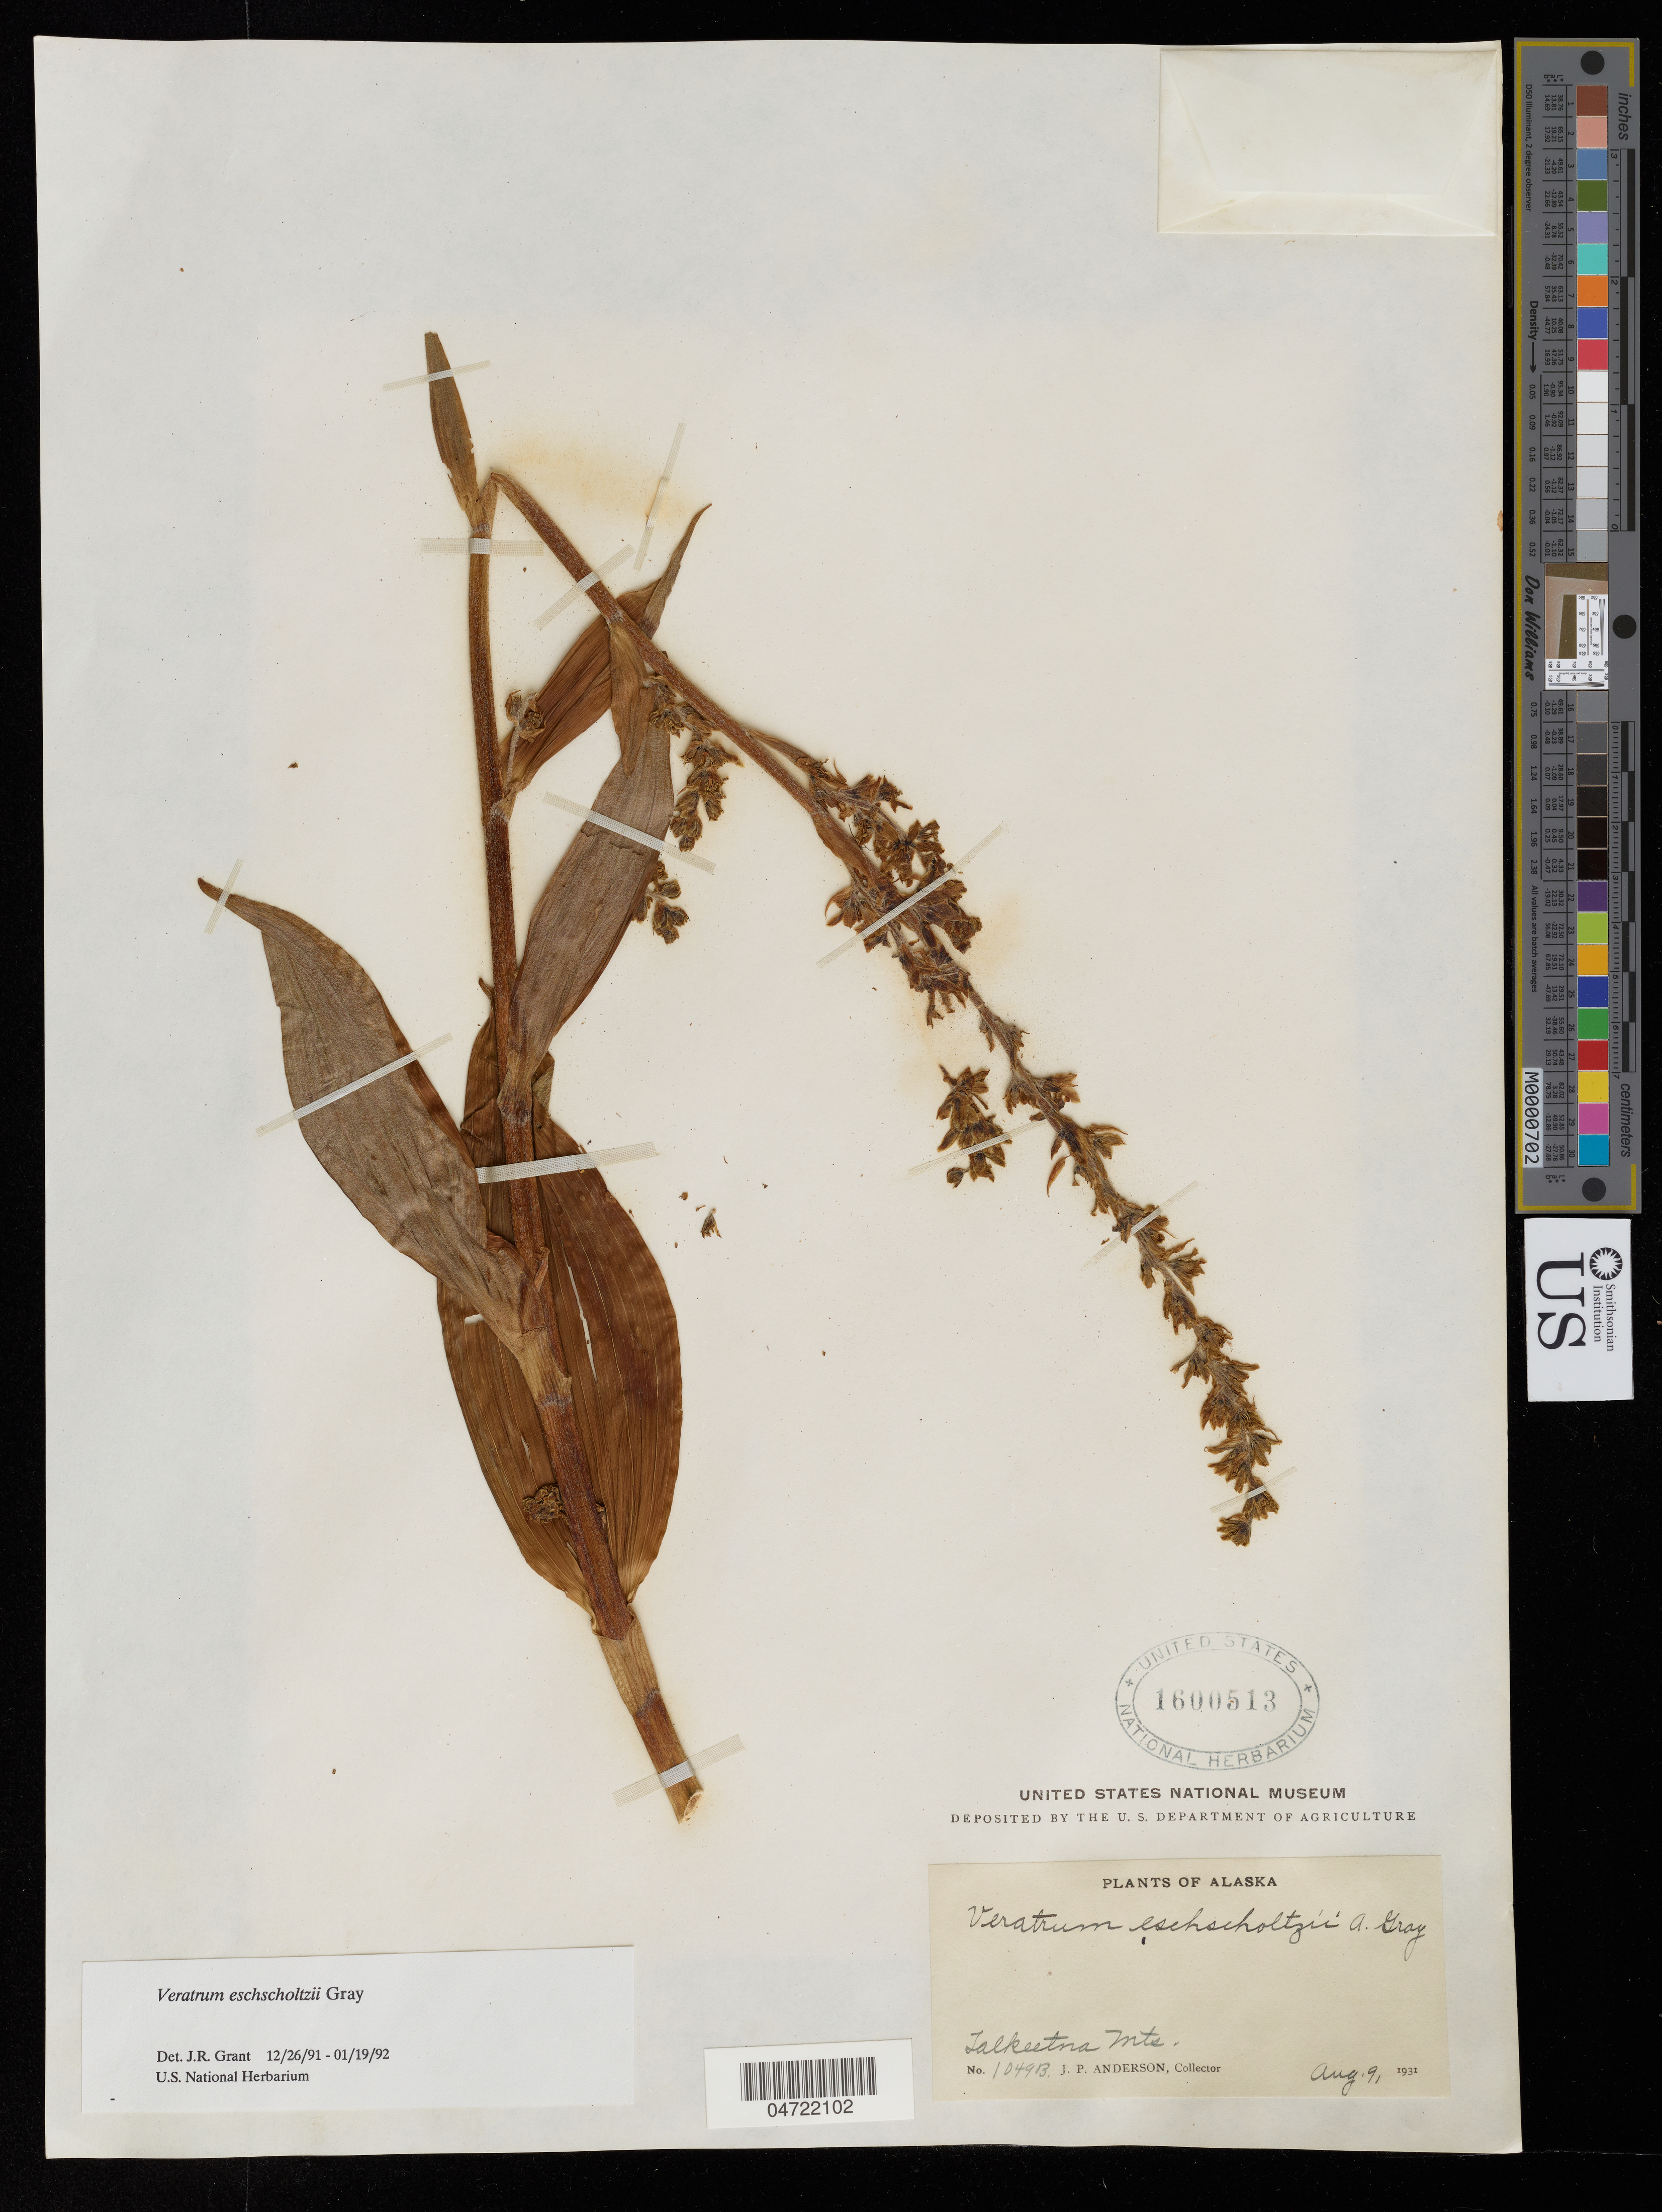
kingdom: Plantae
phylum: Tracheophyta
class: Liliopsida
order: Liliales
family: Melanthiaceae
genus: Veratrum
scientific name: Veratrum eschscholtzii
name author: A. Gray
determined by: Grant, J. R., (SWITZERLAND)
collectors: J. P. Anderson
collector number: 1049 B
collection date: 1931-08-09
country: United States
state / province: Alaska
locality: Talkeetna Mts.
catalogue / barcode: US 1600513